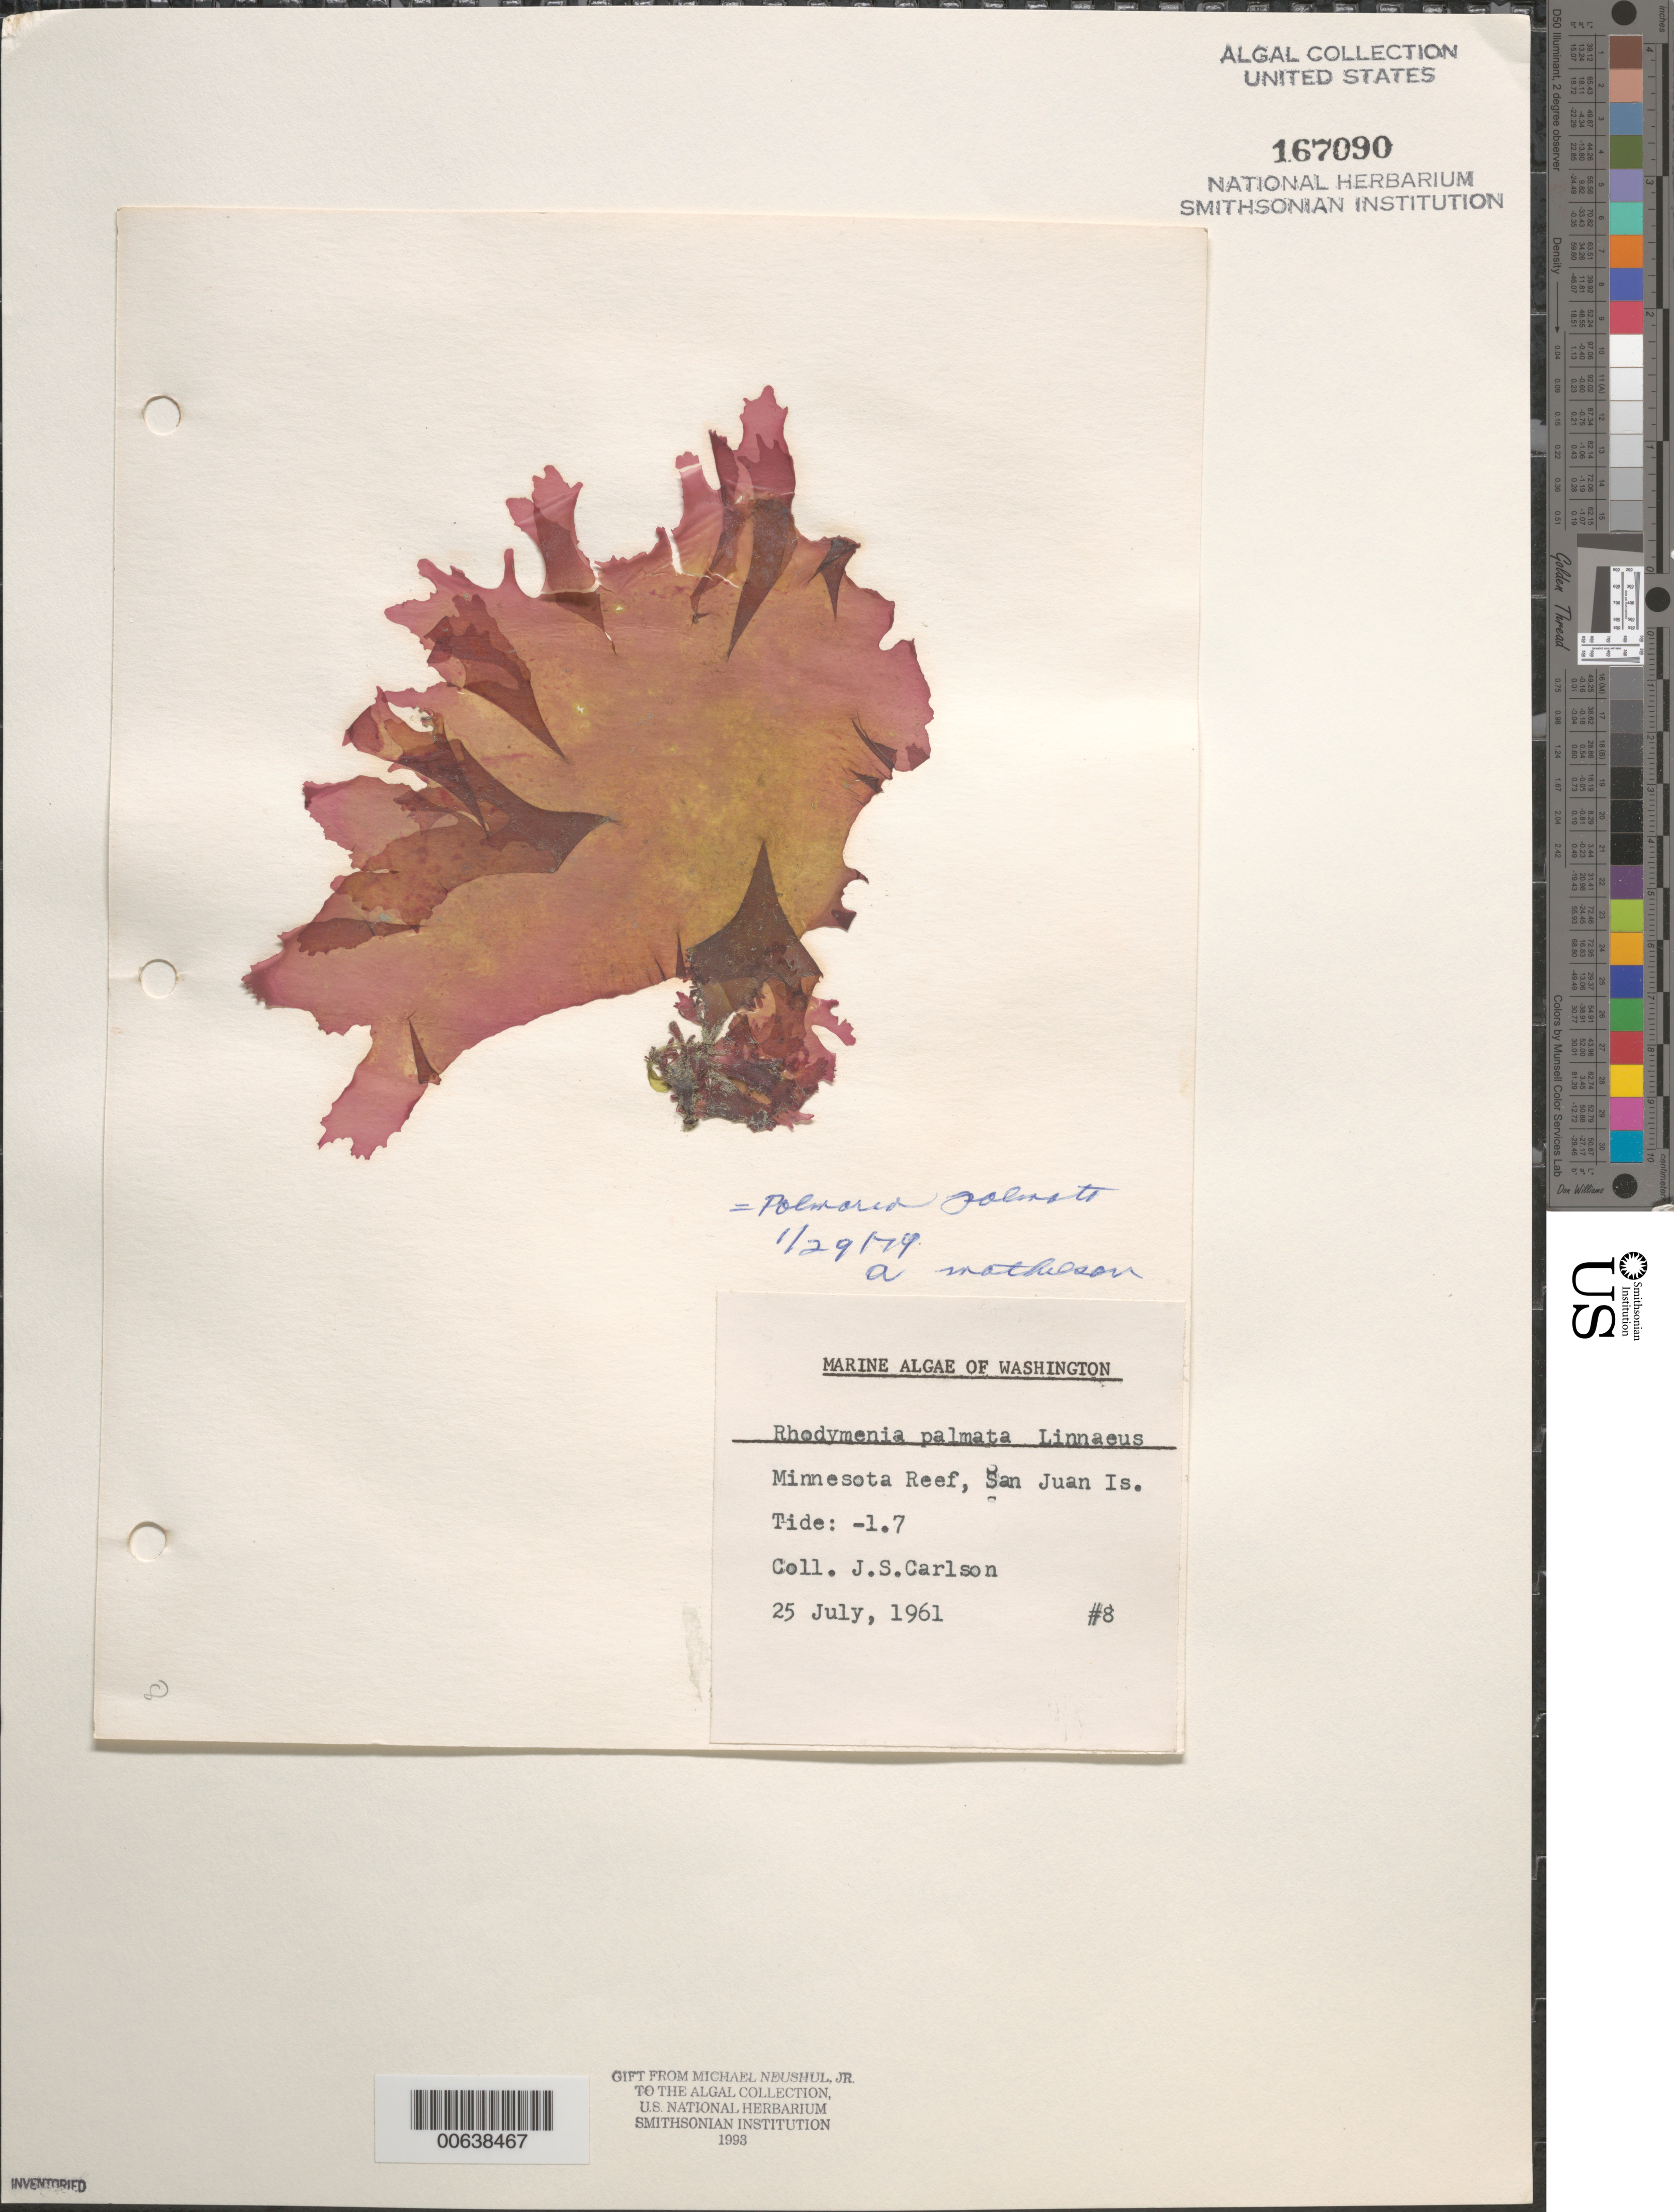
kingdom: Plantae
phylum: Rhodophyta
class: Florideophyceae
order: Palmariales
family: Palmariaceae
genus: Palmaria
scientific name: Palmaria palmata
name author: (L.) F. Weber & D. Mohr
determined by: Mathieson, A. C.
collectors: J. Carlson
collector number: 8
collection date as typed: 25 Jul 1961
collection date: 1961-07-25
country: United States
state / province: Washington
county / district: San Juan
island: San Juan Island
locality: Minnesota Reef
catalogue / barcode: US 167090